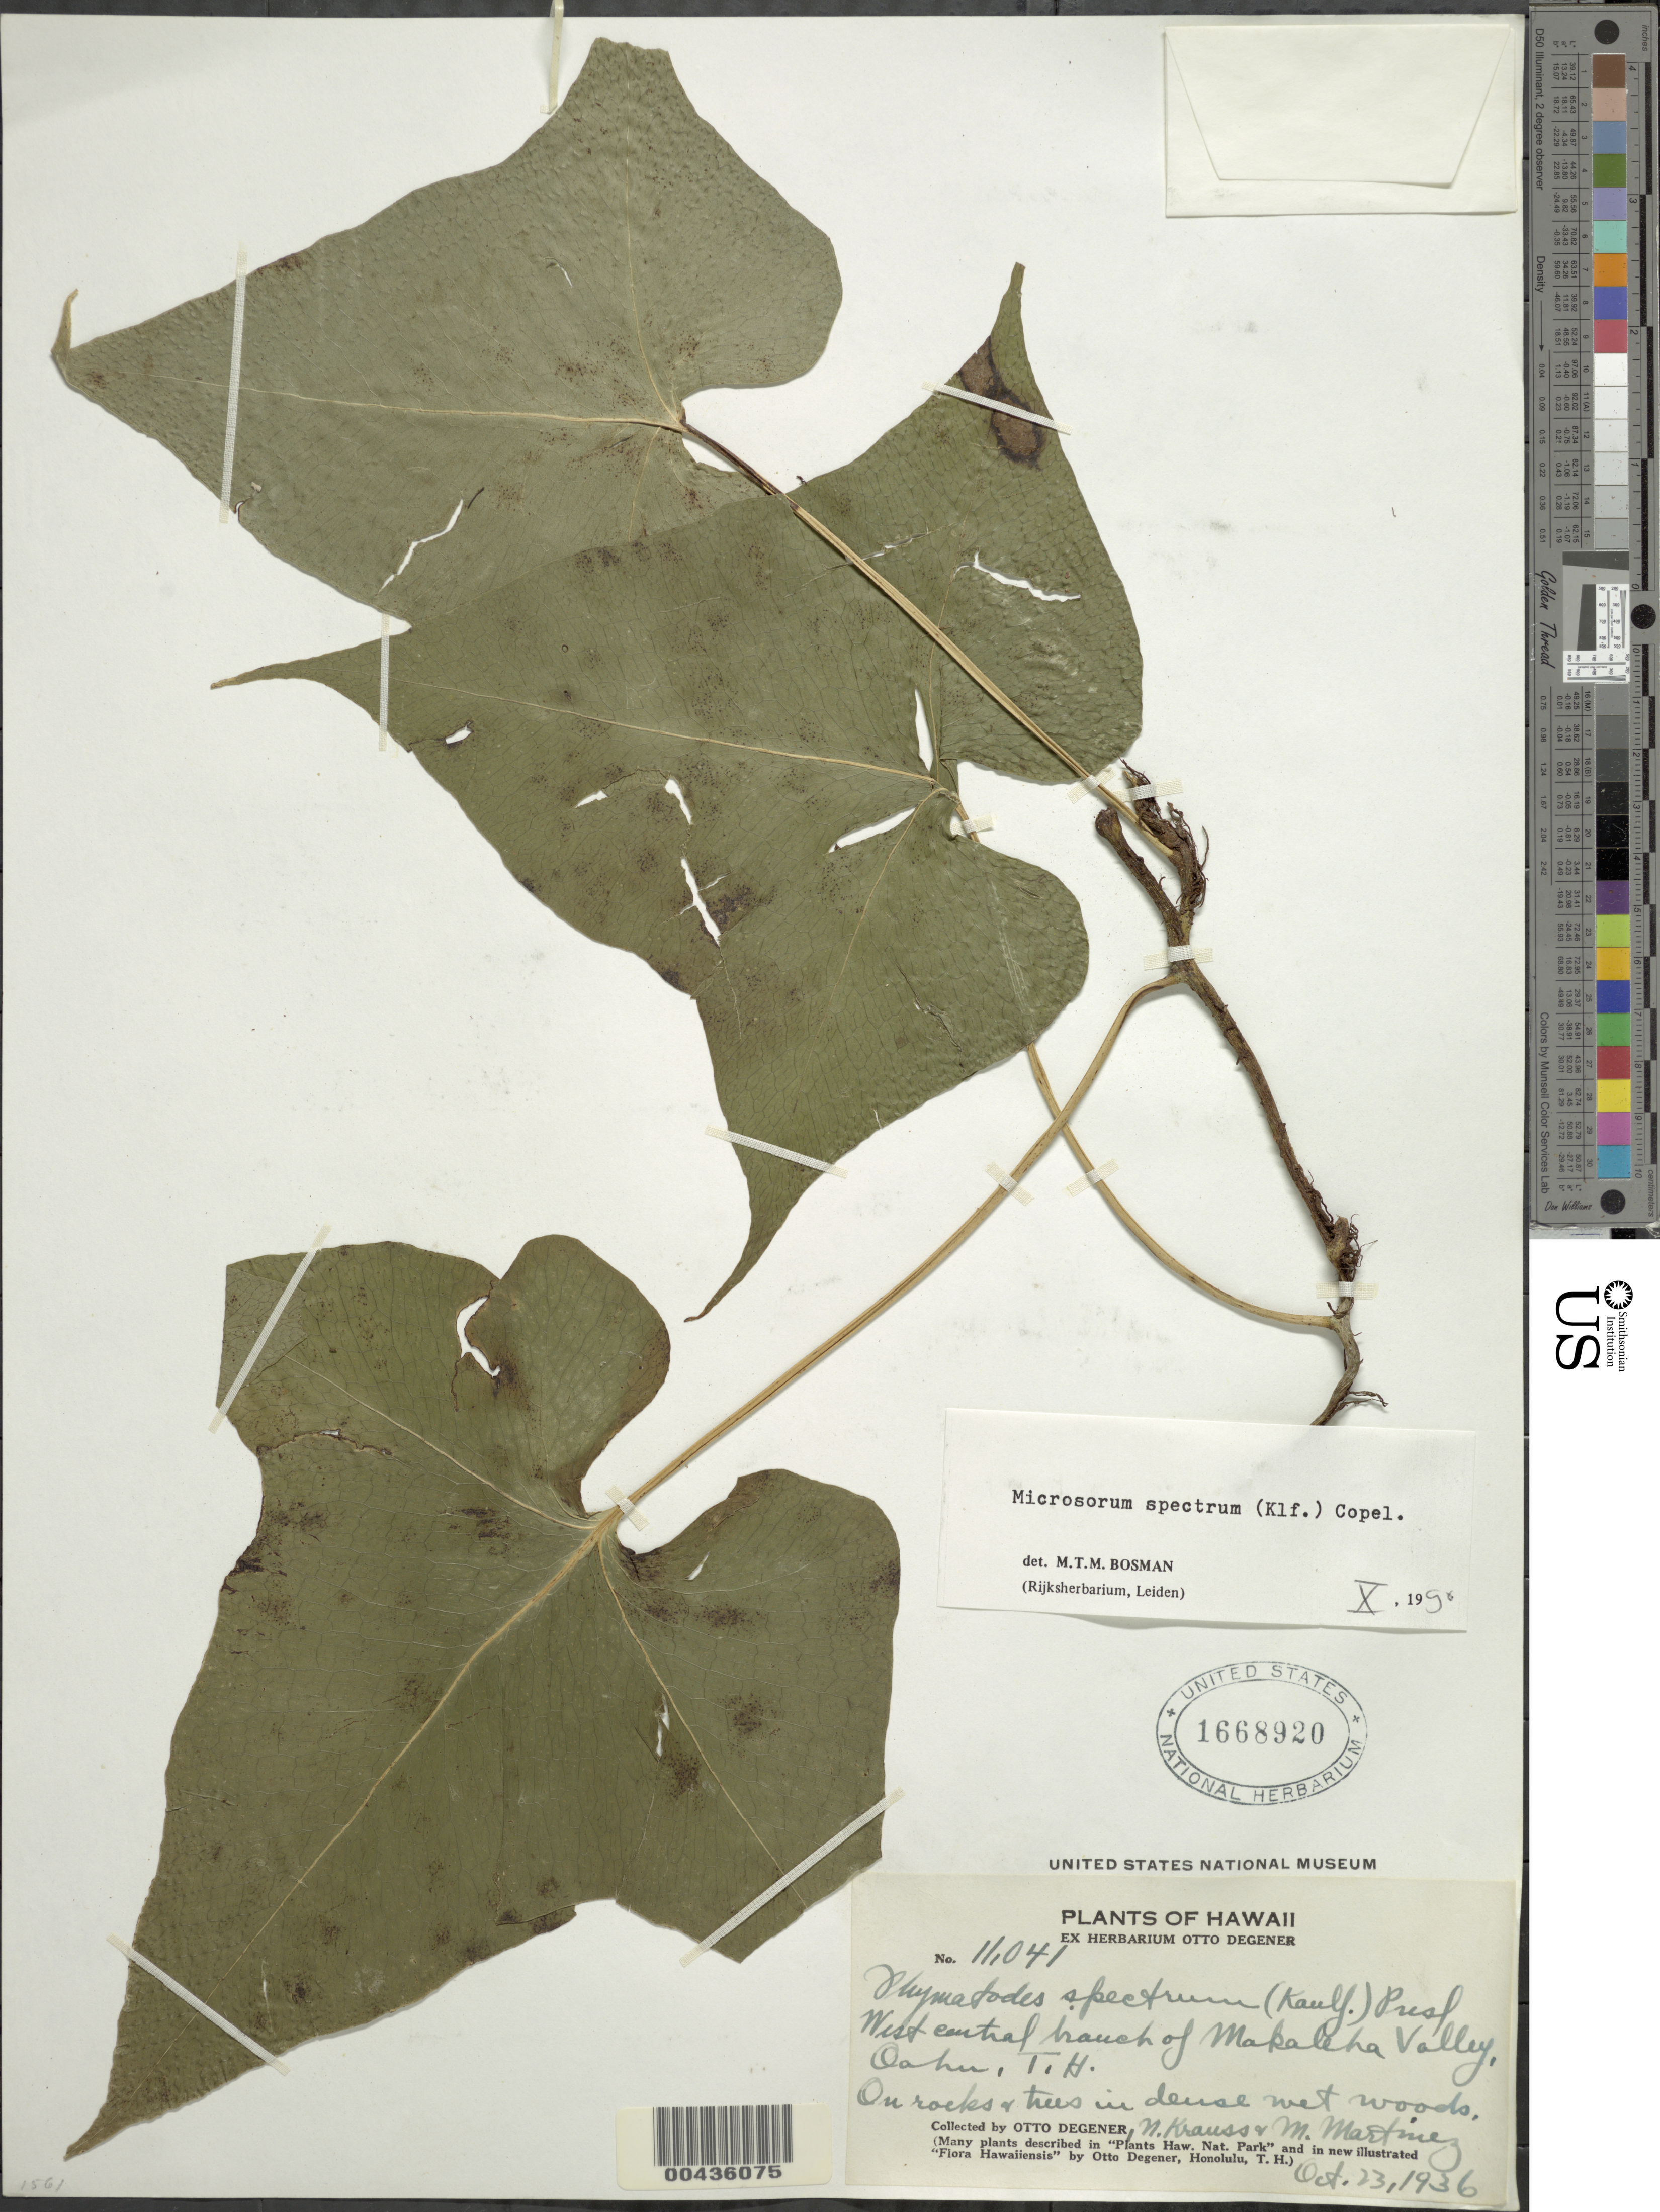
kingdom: Plantae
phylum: Tracheophyta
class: Polypodiopsida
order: Polypodiales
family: Polypodiaceae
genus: Microsorum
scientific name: Microsorum spectrum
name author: (Kaulf.) Copel.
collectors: O. Degener, N. Krauss & M. Martínez M.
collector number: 11041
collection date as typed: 23 Oct 1936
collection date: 1936-10-23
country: United States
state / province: Hawaii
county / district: Honolulu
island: Oahu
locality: W central branch of Makaleha Valley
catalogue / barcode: US 1668920